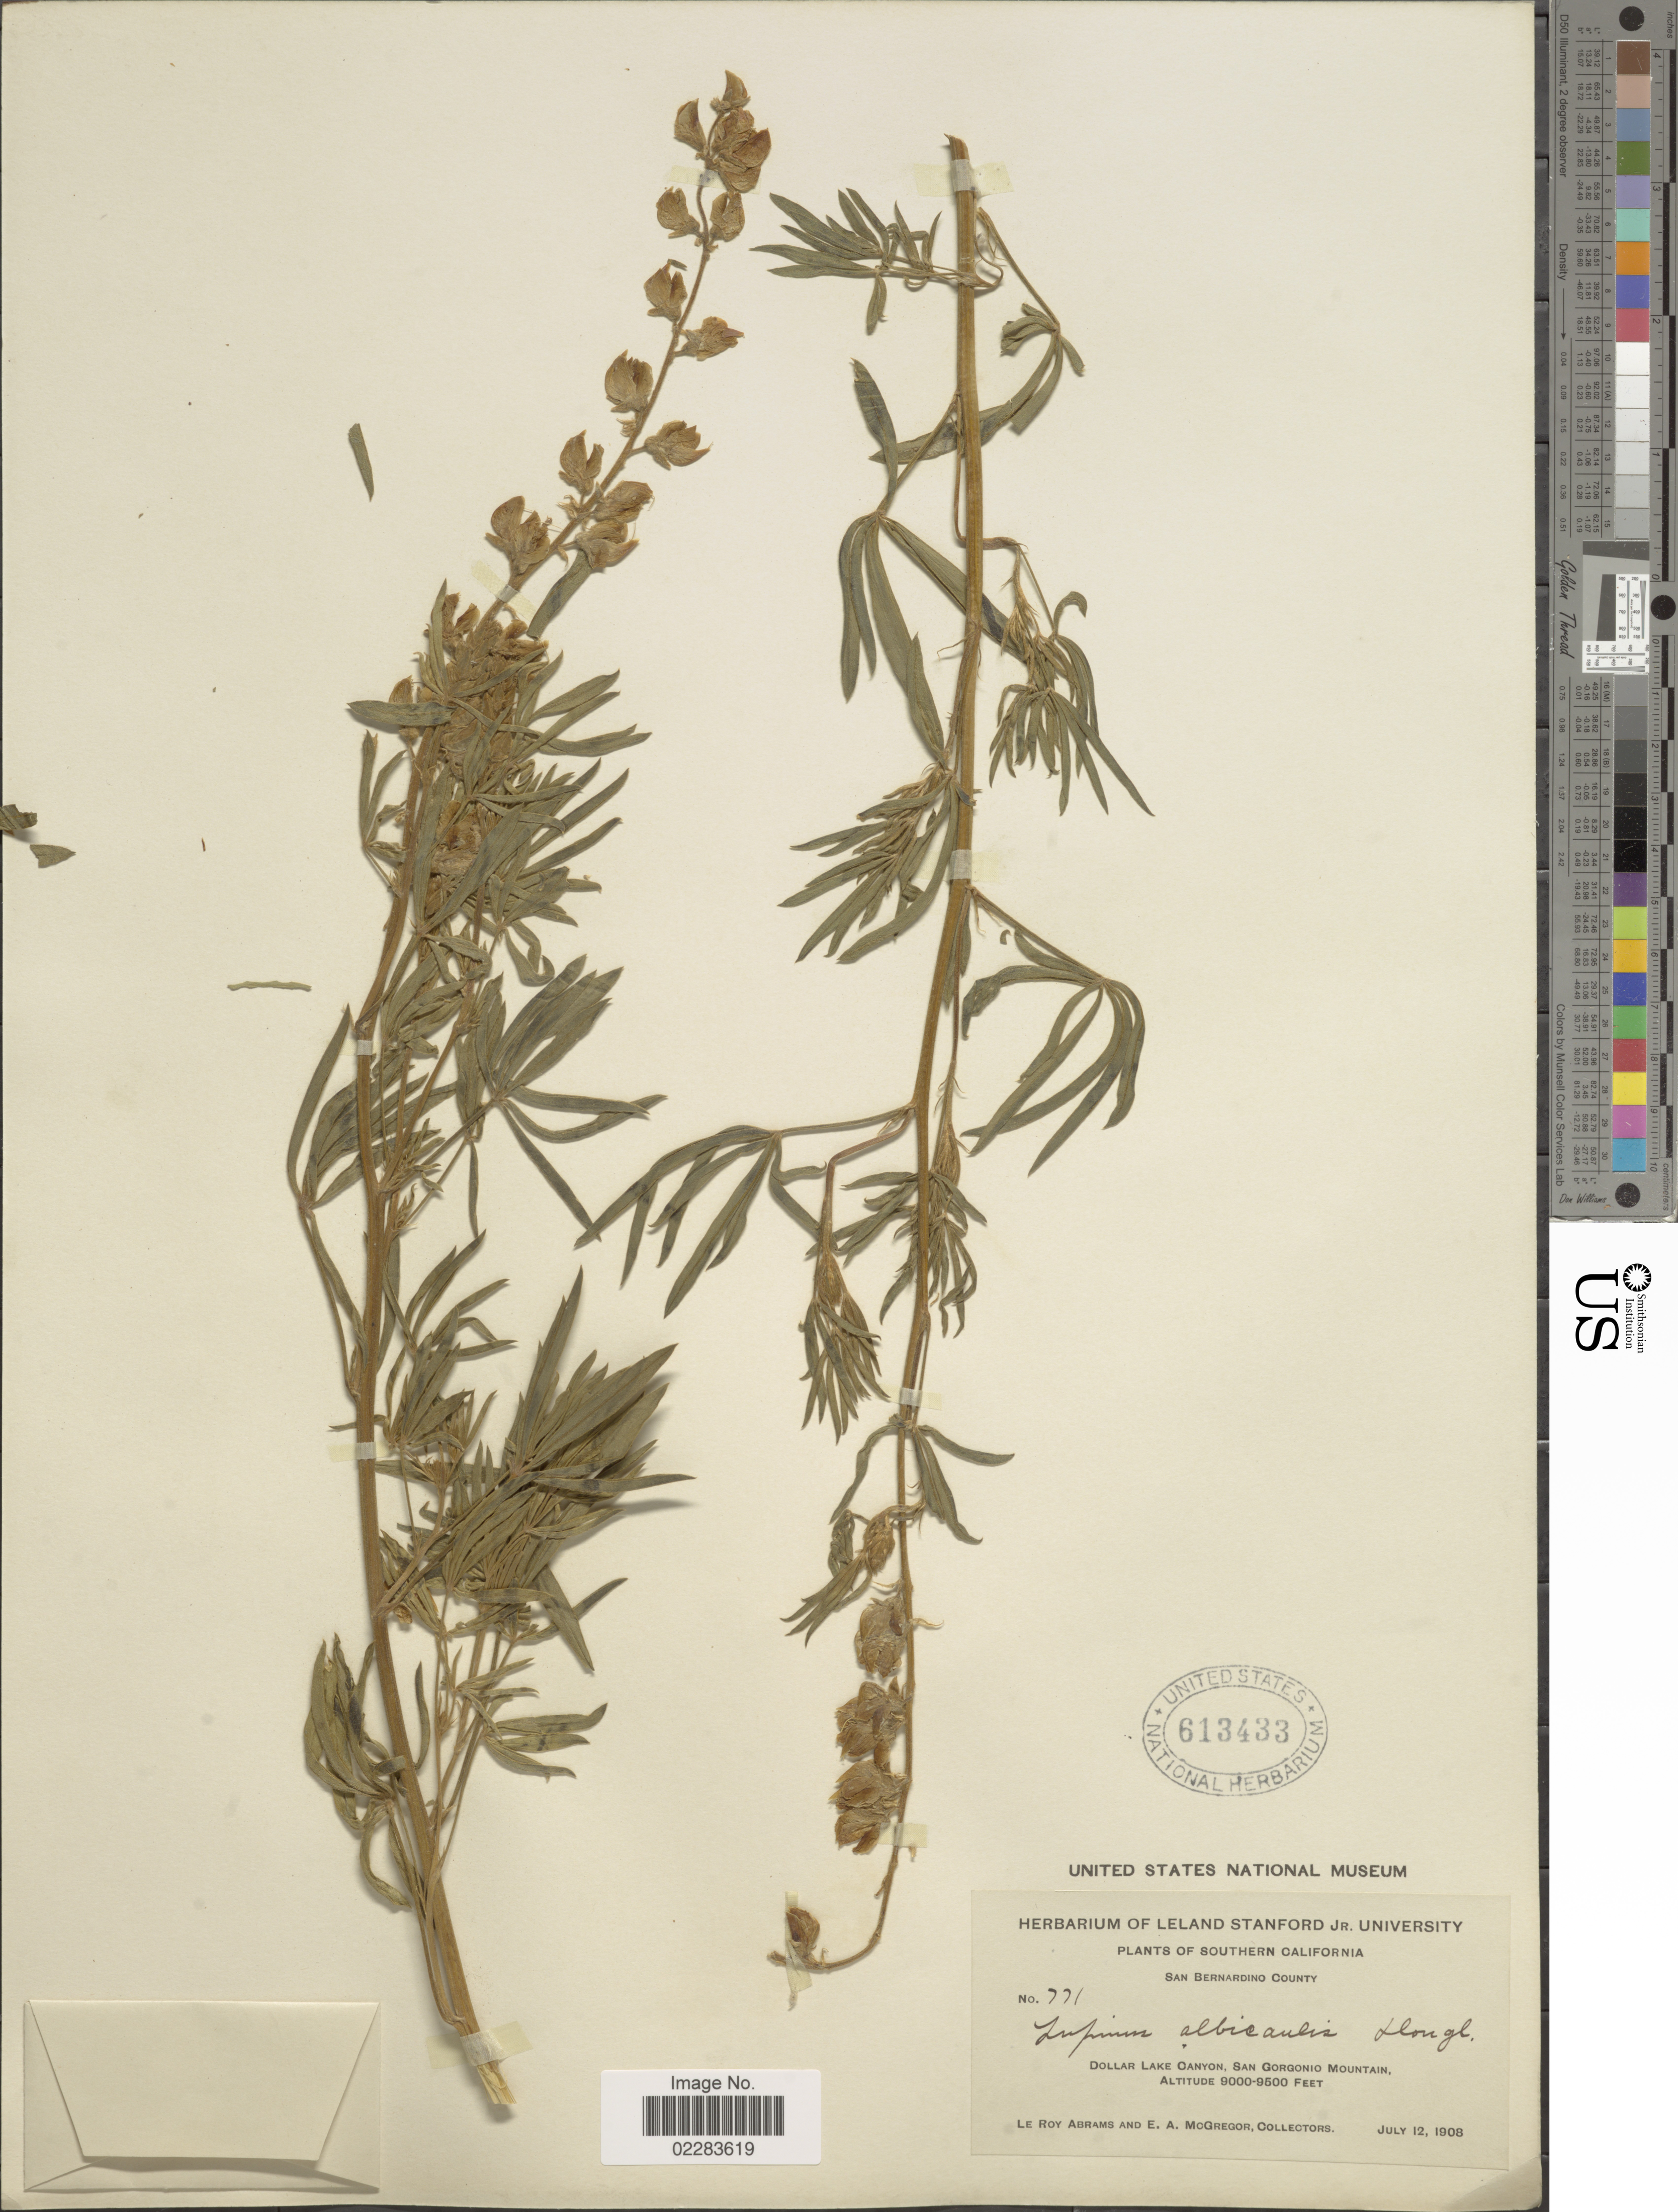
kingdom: Plantae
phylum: Tracheophyta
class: Magnoliopsida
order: Fabales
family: Fabaceae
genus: Lupinus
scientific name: Lupinus albicaulis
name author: Douglas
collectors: L. Abrams & E. A. McGregor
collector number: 771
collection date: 1908-07-12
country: United States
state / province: California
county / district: San Bernardino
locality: Southern California. San Bernardino County. Dollar Lake Canyon, San Gorginio Mountain.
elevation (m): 2743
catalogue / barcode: US 613433